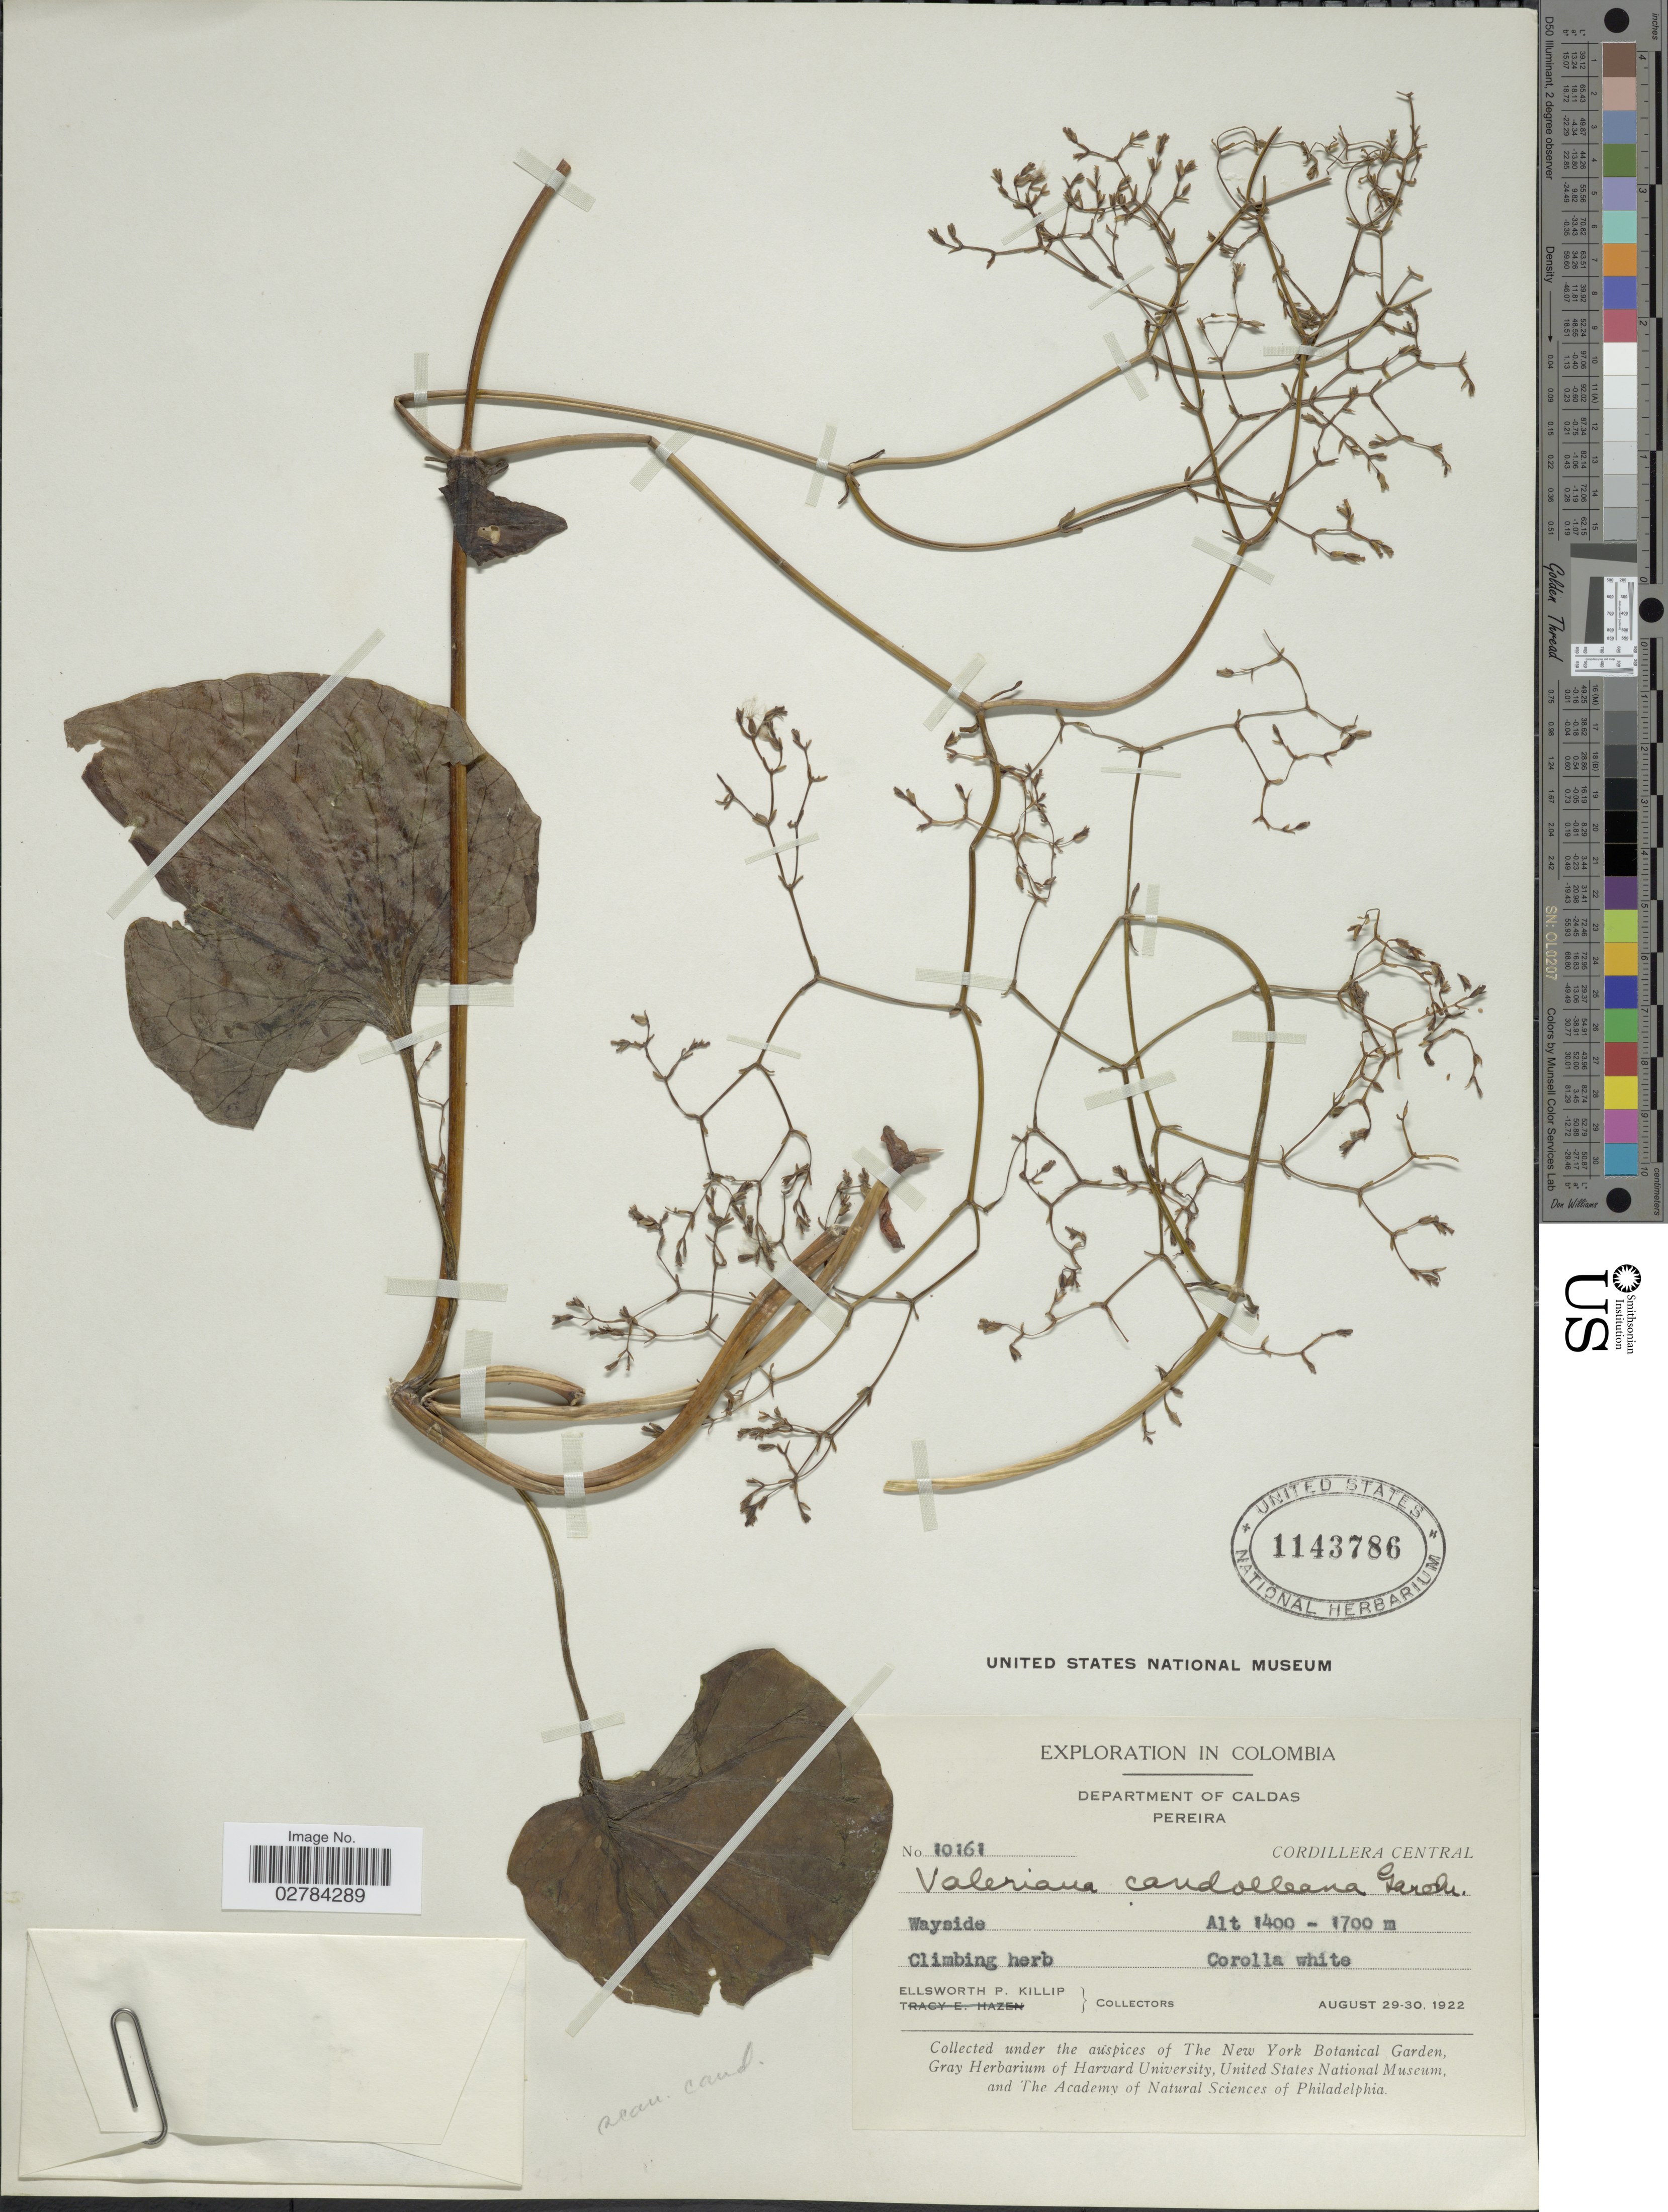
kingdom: Plantae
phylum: Tracheophyta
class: Magnoliopsida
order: Dipsacales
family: Caprifoliaceae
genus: Valeriana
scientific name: Valeriana candolleana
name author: Gardner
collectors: E. P. Killip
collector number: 10161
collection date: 1922-08-29/1922-08-30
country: Colombia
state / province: Caldas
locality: Department of Caldas. Pereira. Cordillera Central. Wayside.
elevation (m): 1400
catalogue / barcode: US 1143786